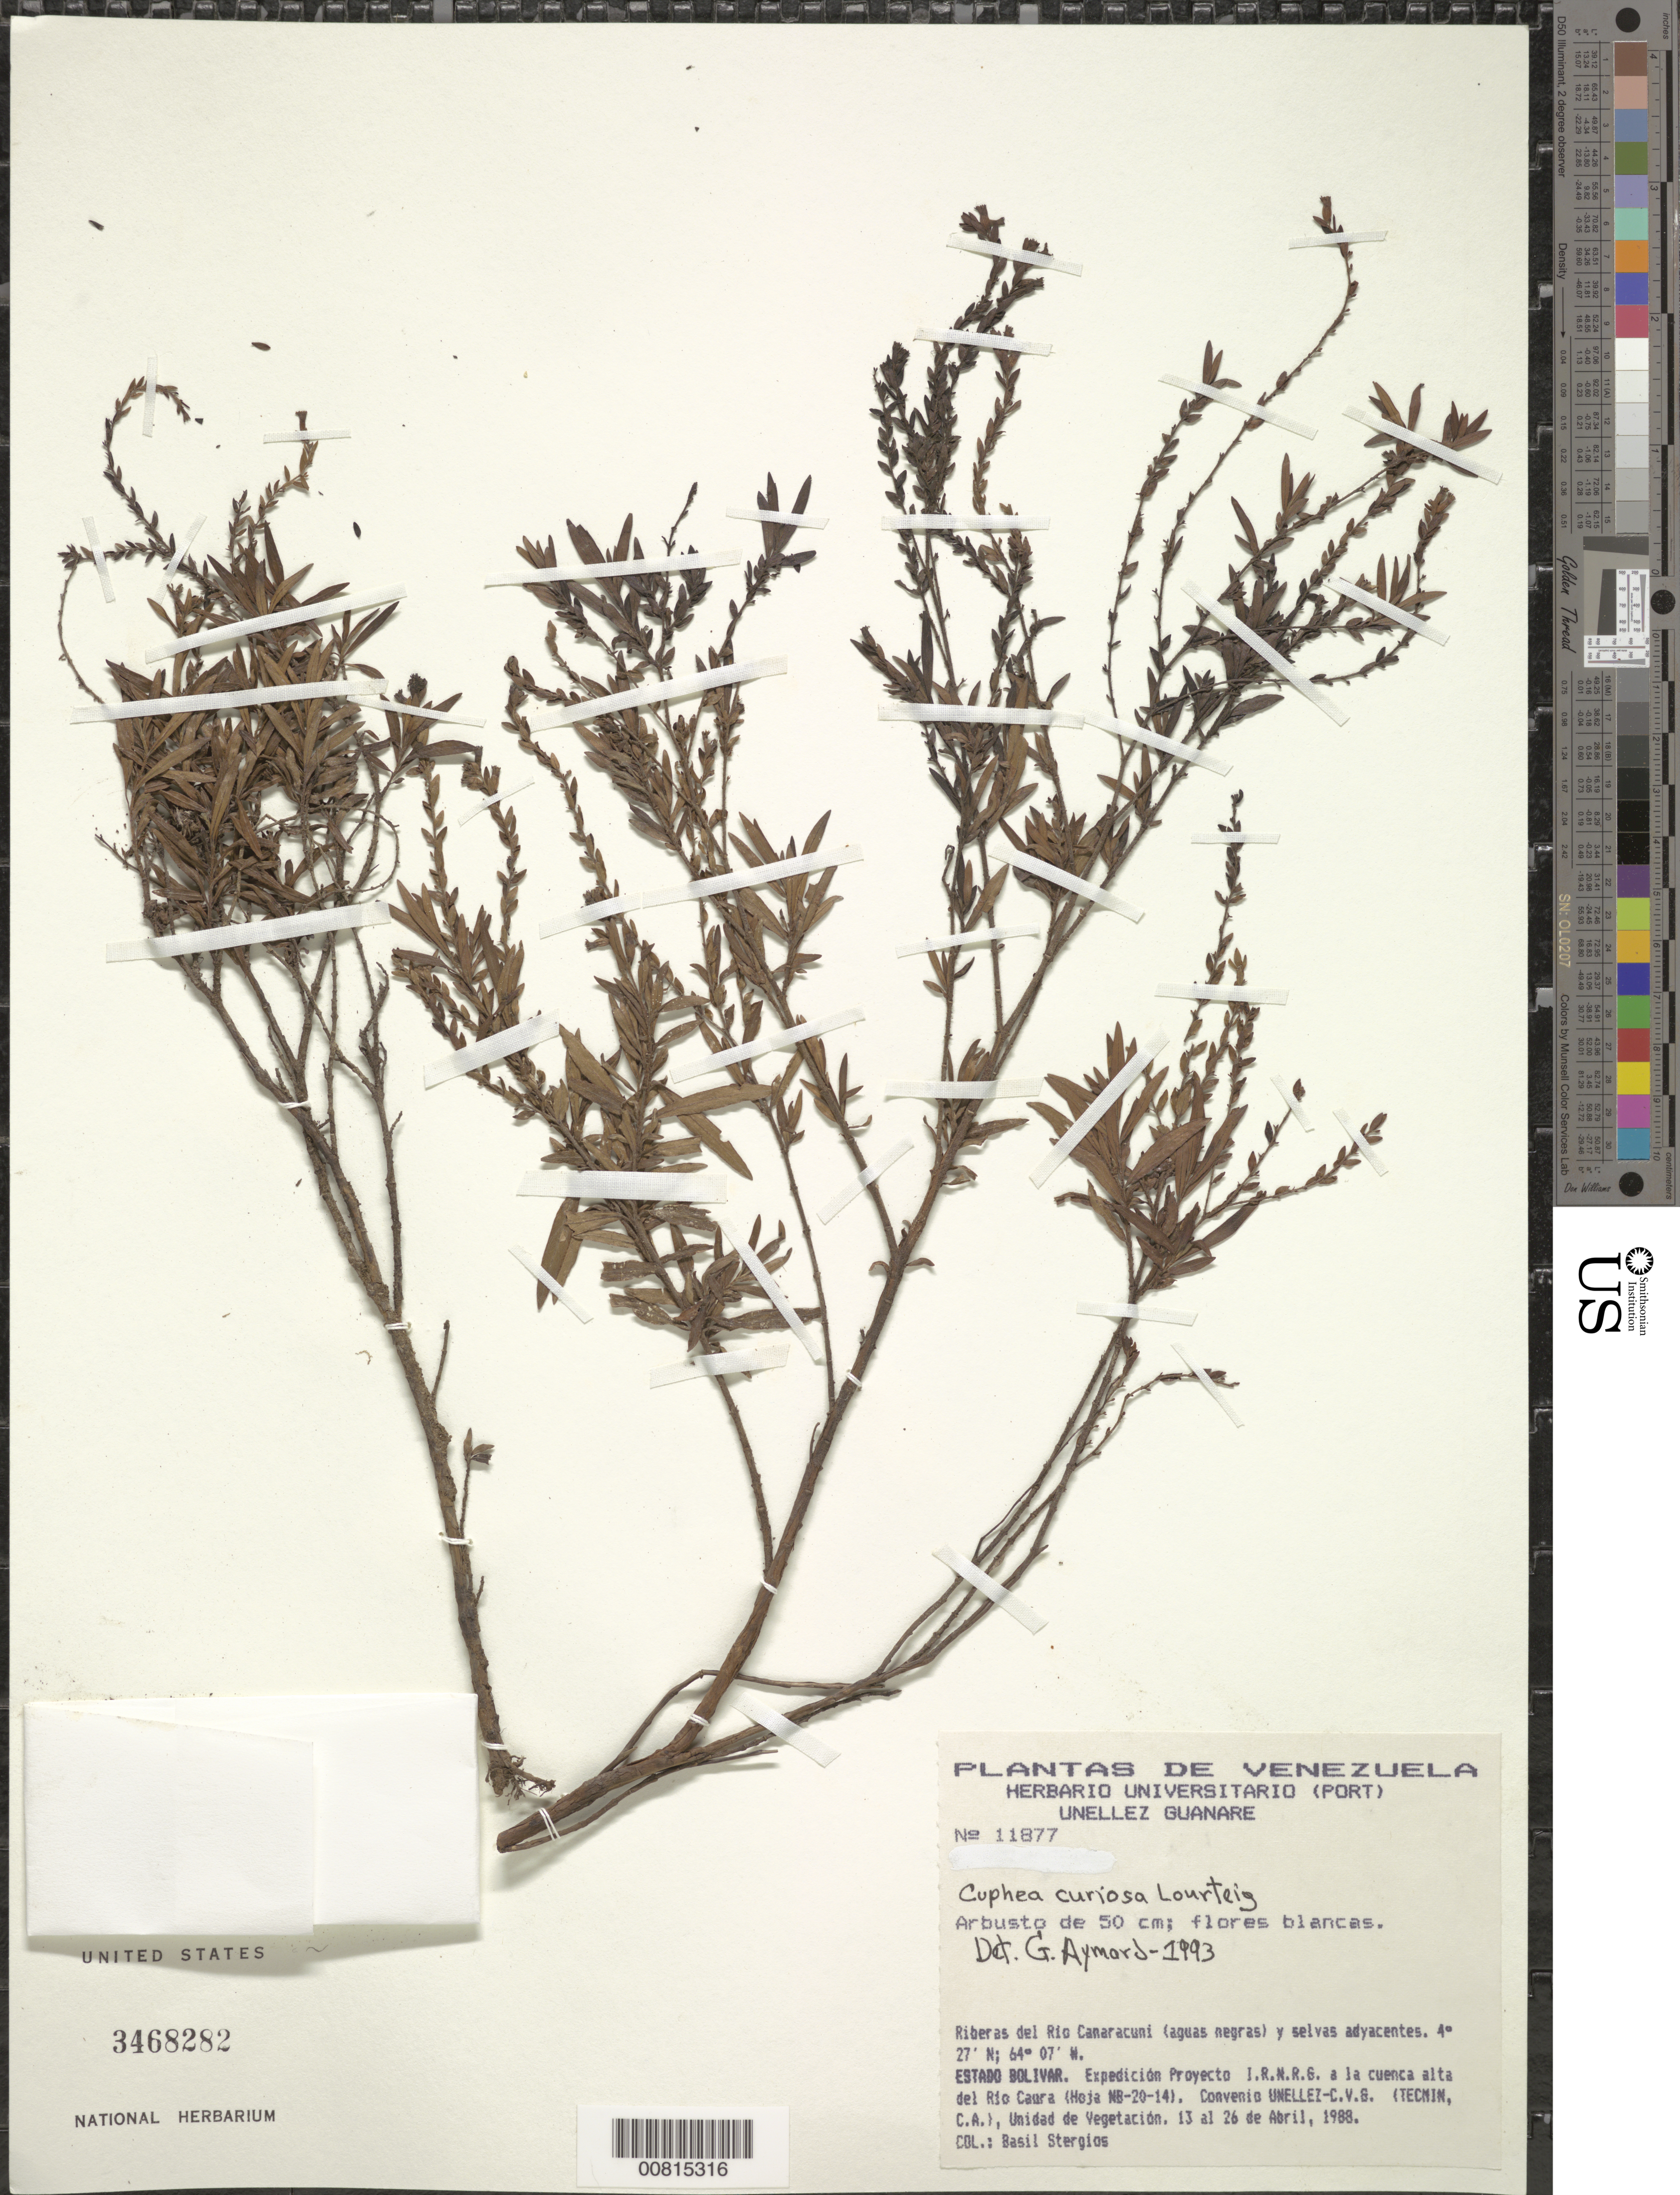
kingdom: Plantae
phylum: Tracheophyta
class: Magnoliopsida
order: Myrtales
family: Lythraceae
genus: Cuphea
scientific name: Cuphea curiosa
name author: Lourteig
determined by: Aymard C., G. A., (PORT), Univ. Nac. Exp. de los Llanos Ezequiel Zamora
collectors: B. G. Stergios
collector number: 11877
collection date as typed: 13-Apr-89 to 26-Apr-88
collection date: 1988-04-26/1989-04-13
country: Venezuela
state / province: Bolívar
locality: Río Canarcuni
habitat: Riberas del río (aguas negra) y selvas adyacentes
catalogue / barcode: US 3468282